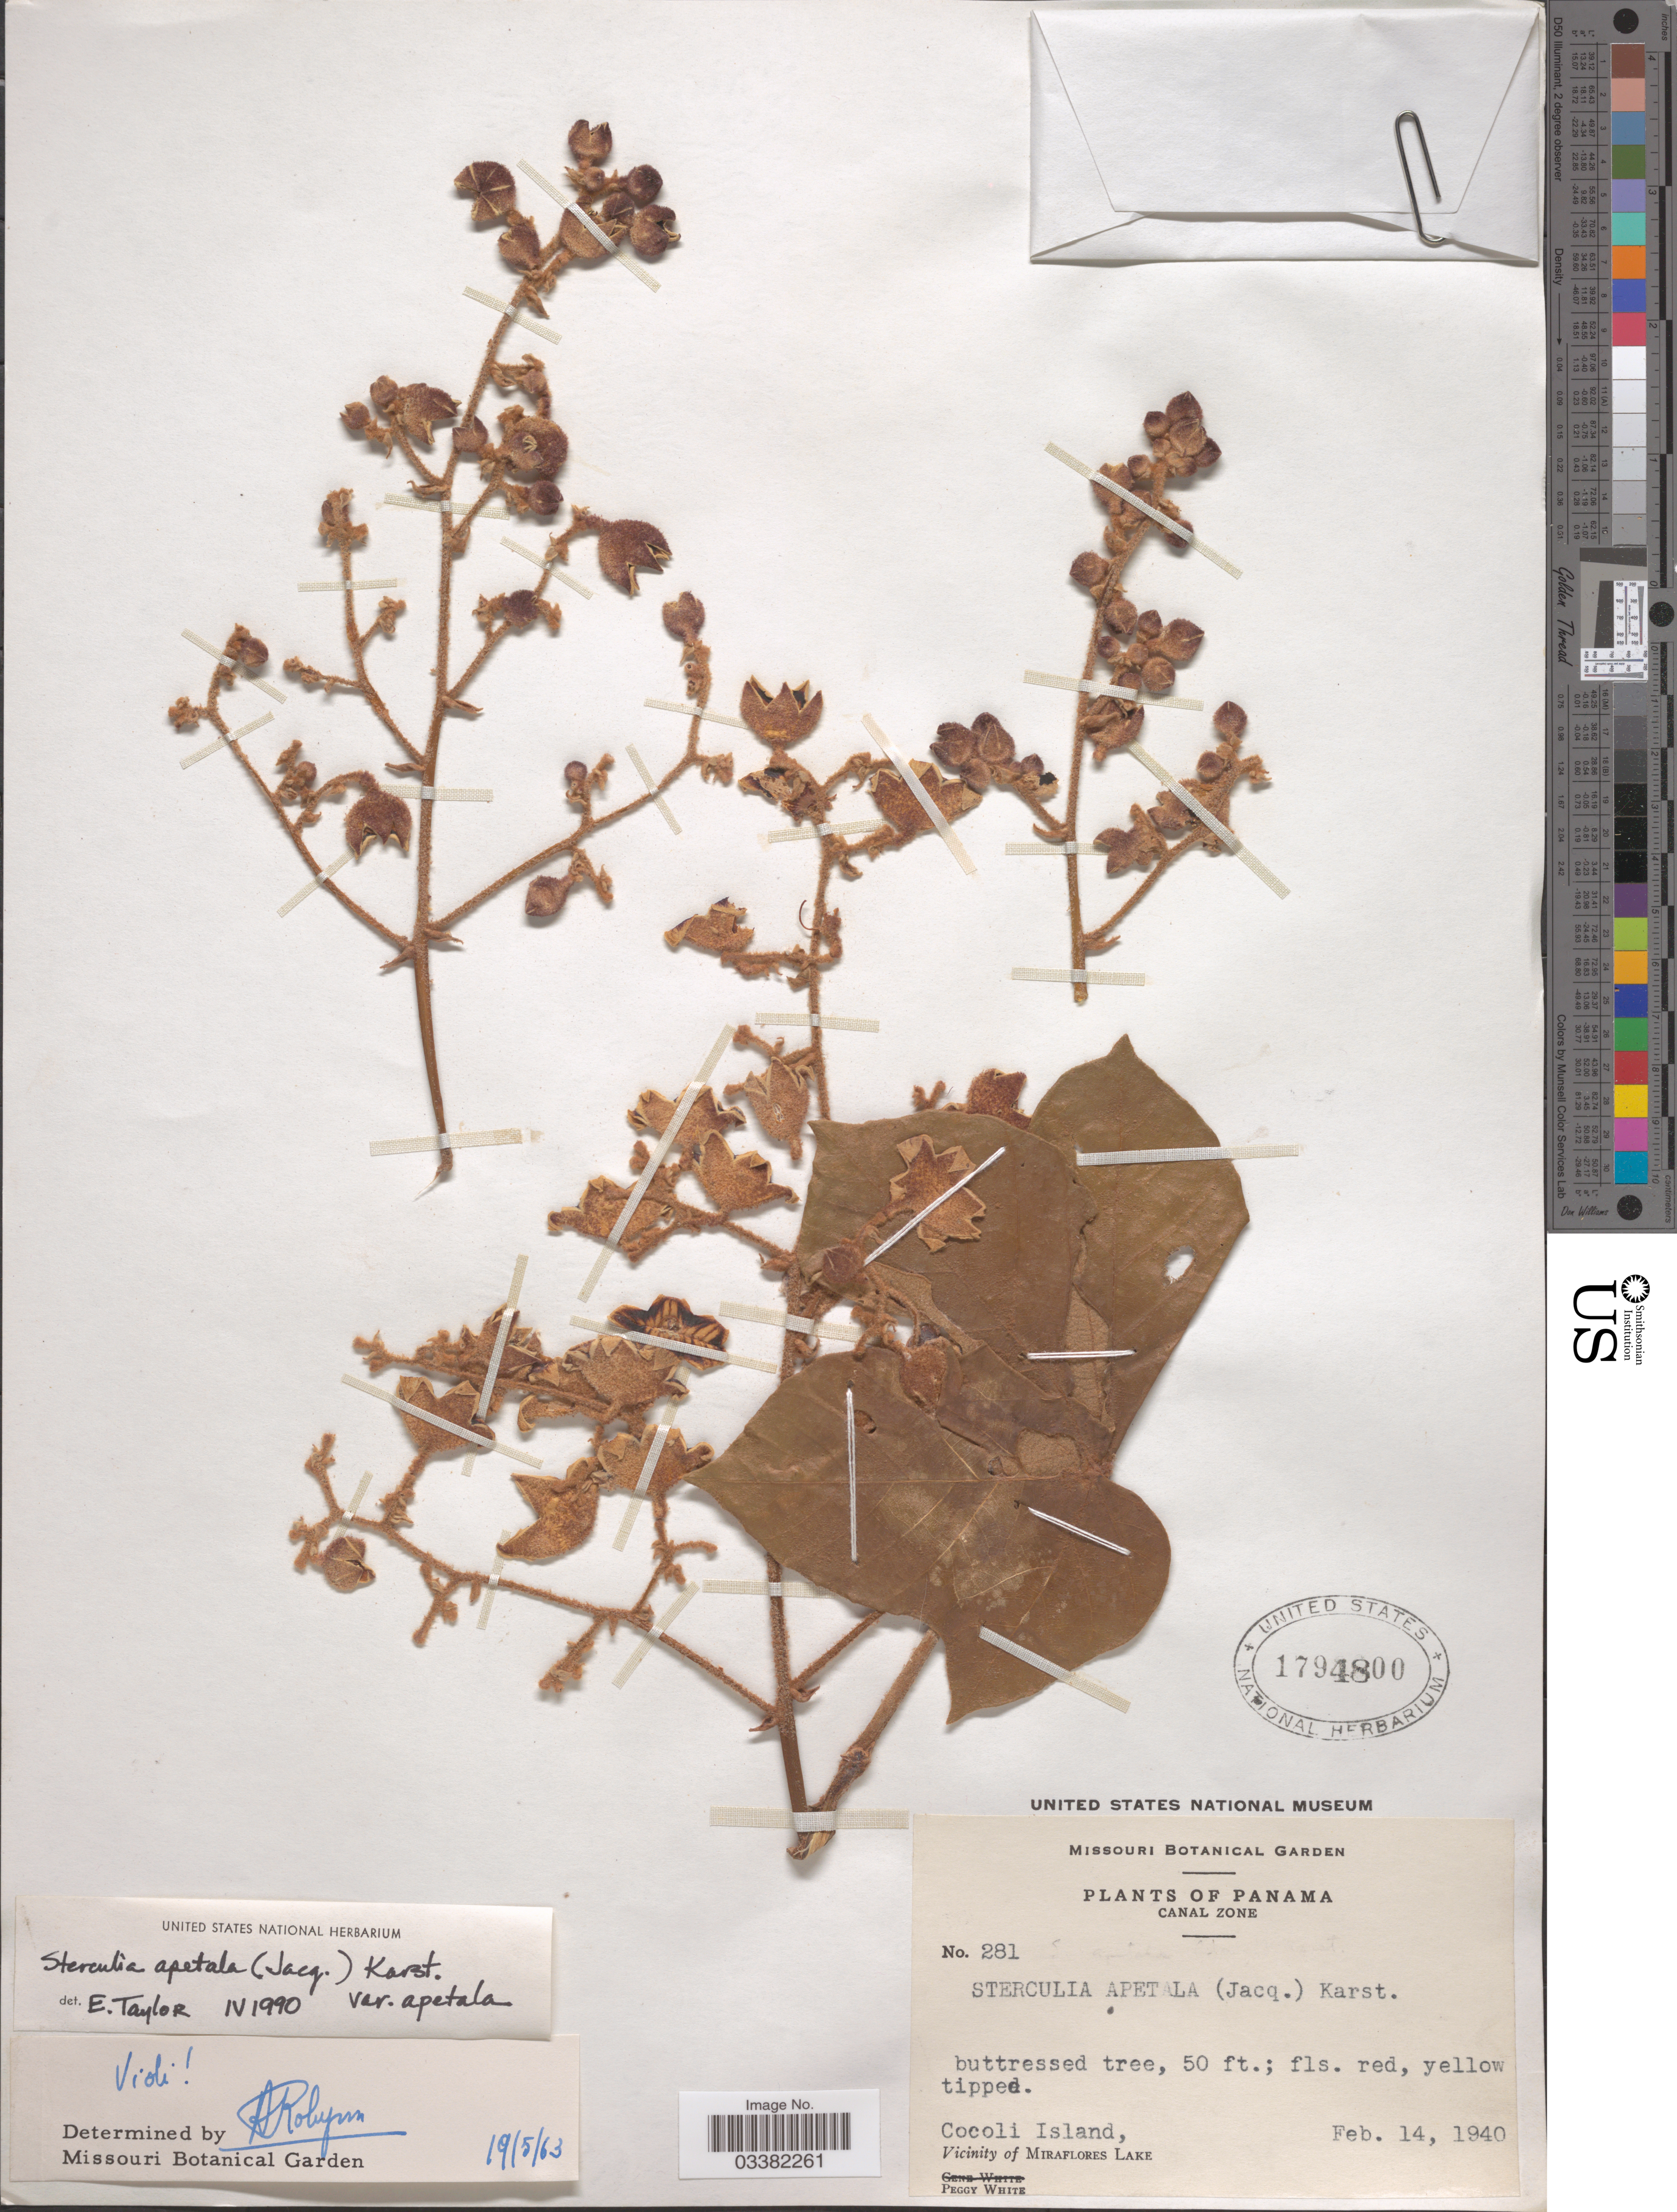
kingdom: Plantae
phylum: Tracheophyta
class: Magnoliopsida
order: Malvales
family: Malvaceae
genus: Sterculia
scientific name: Sterculia apetala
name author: (Jacq.) H. Karst.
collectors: P. White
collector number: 281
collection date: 1940-02-14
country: Panama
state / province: Panamá Oeste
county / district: Canal Zone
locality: Cocoli Island, Vicinity of Miraflores Lake.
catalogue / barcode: US 1794800